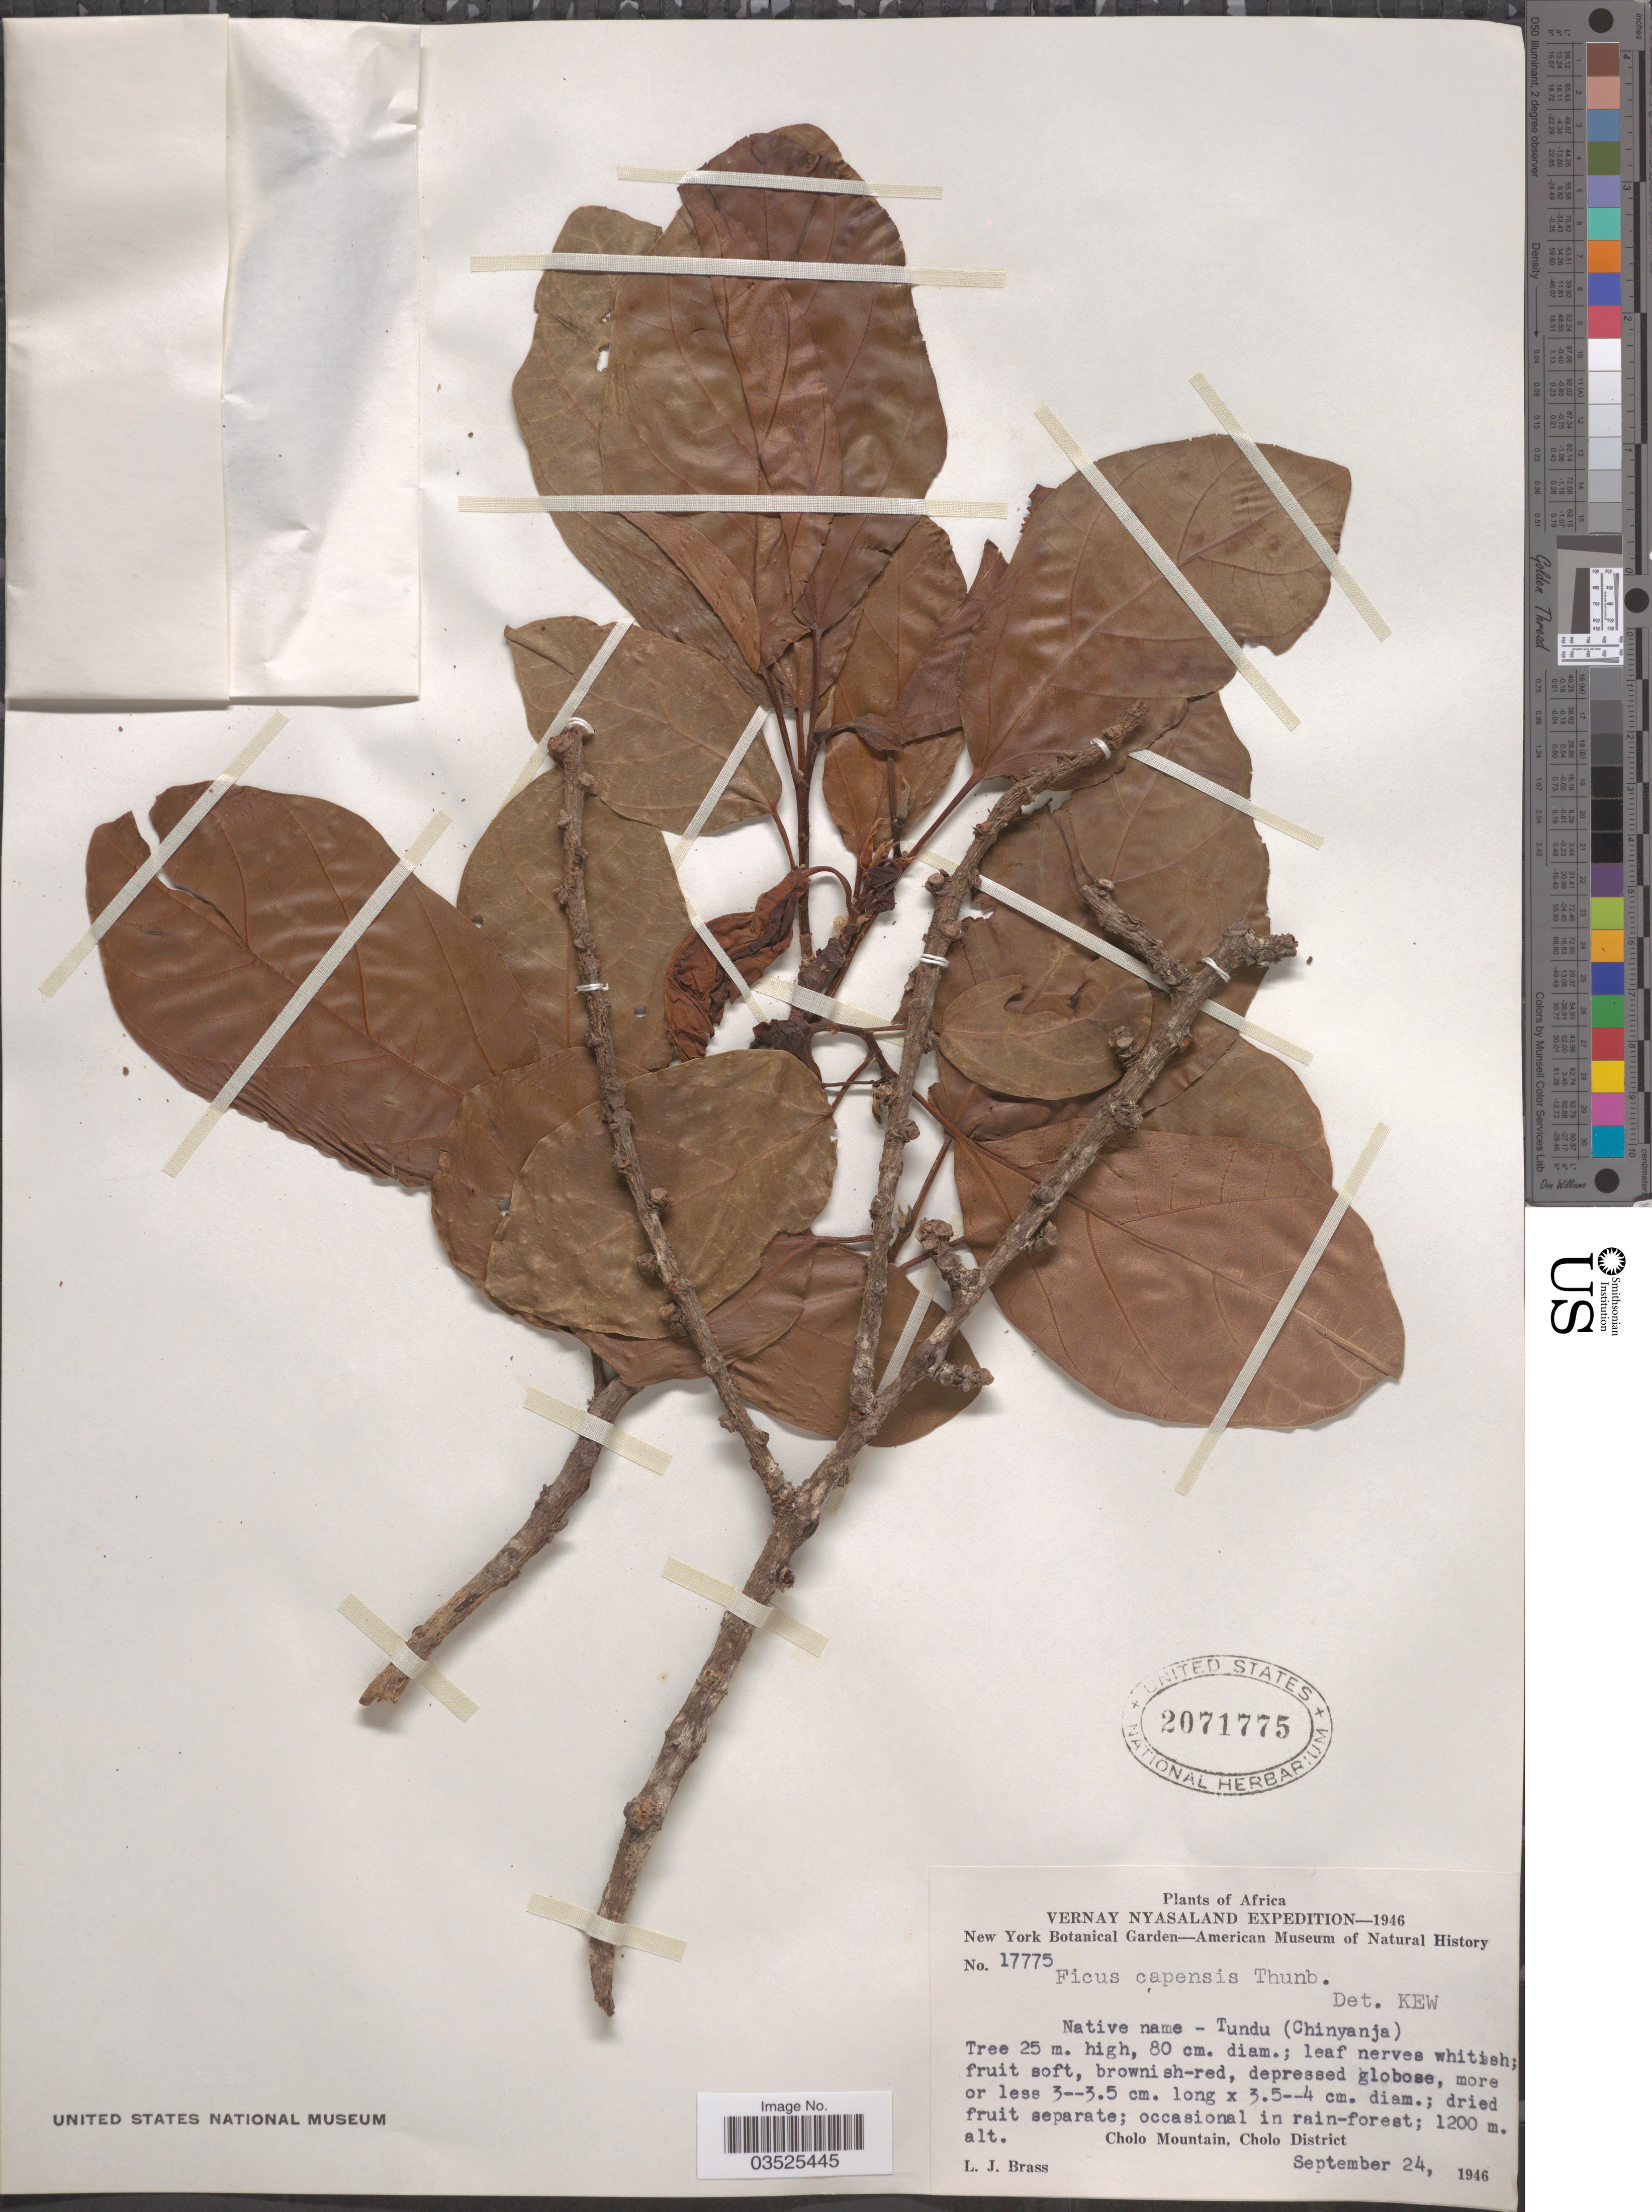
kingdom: Plantae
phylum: Tracheophyta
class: Magnoliopsida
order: Rosales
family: Moraceae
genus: Ficus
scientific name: Ficus sur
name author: Forssk.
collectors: L. J. Brass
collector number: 17775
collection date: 1946-09-24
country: Malawi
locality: Vernay Nyasaland. Cholo Mountain, Cholo District.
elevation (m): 1200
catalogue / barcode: US 2071775